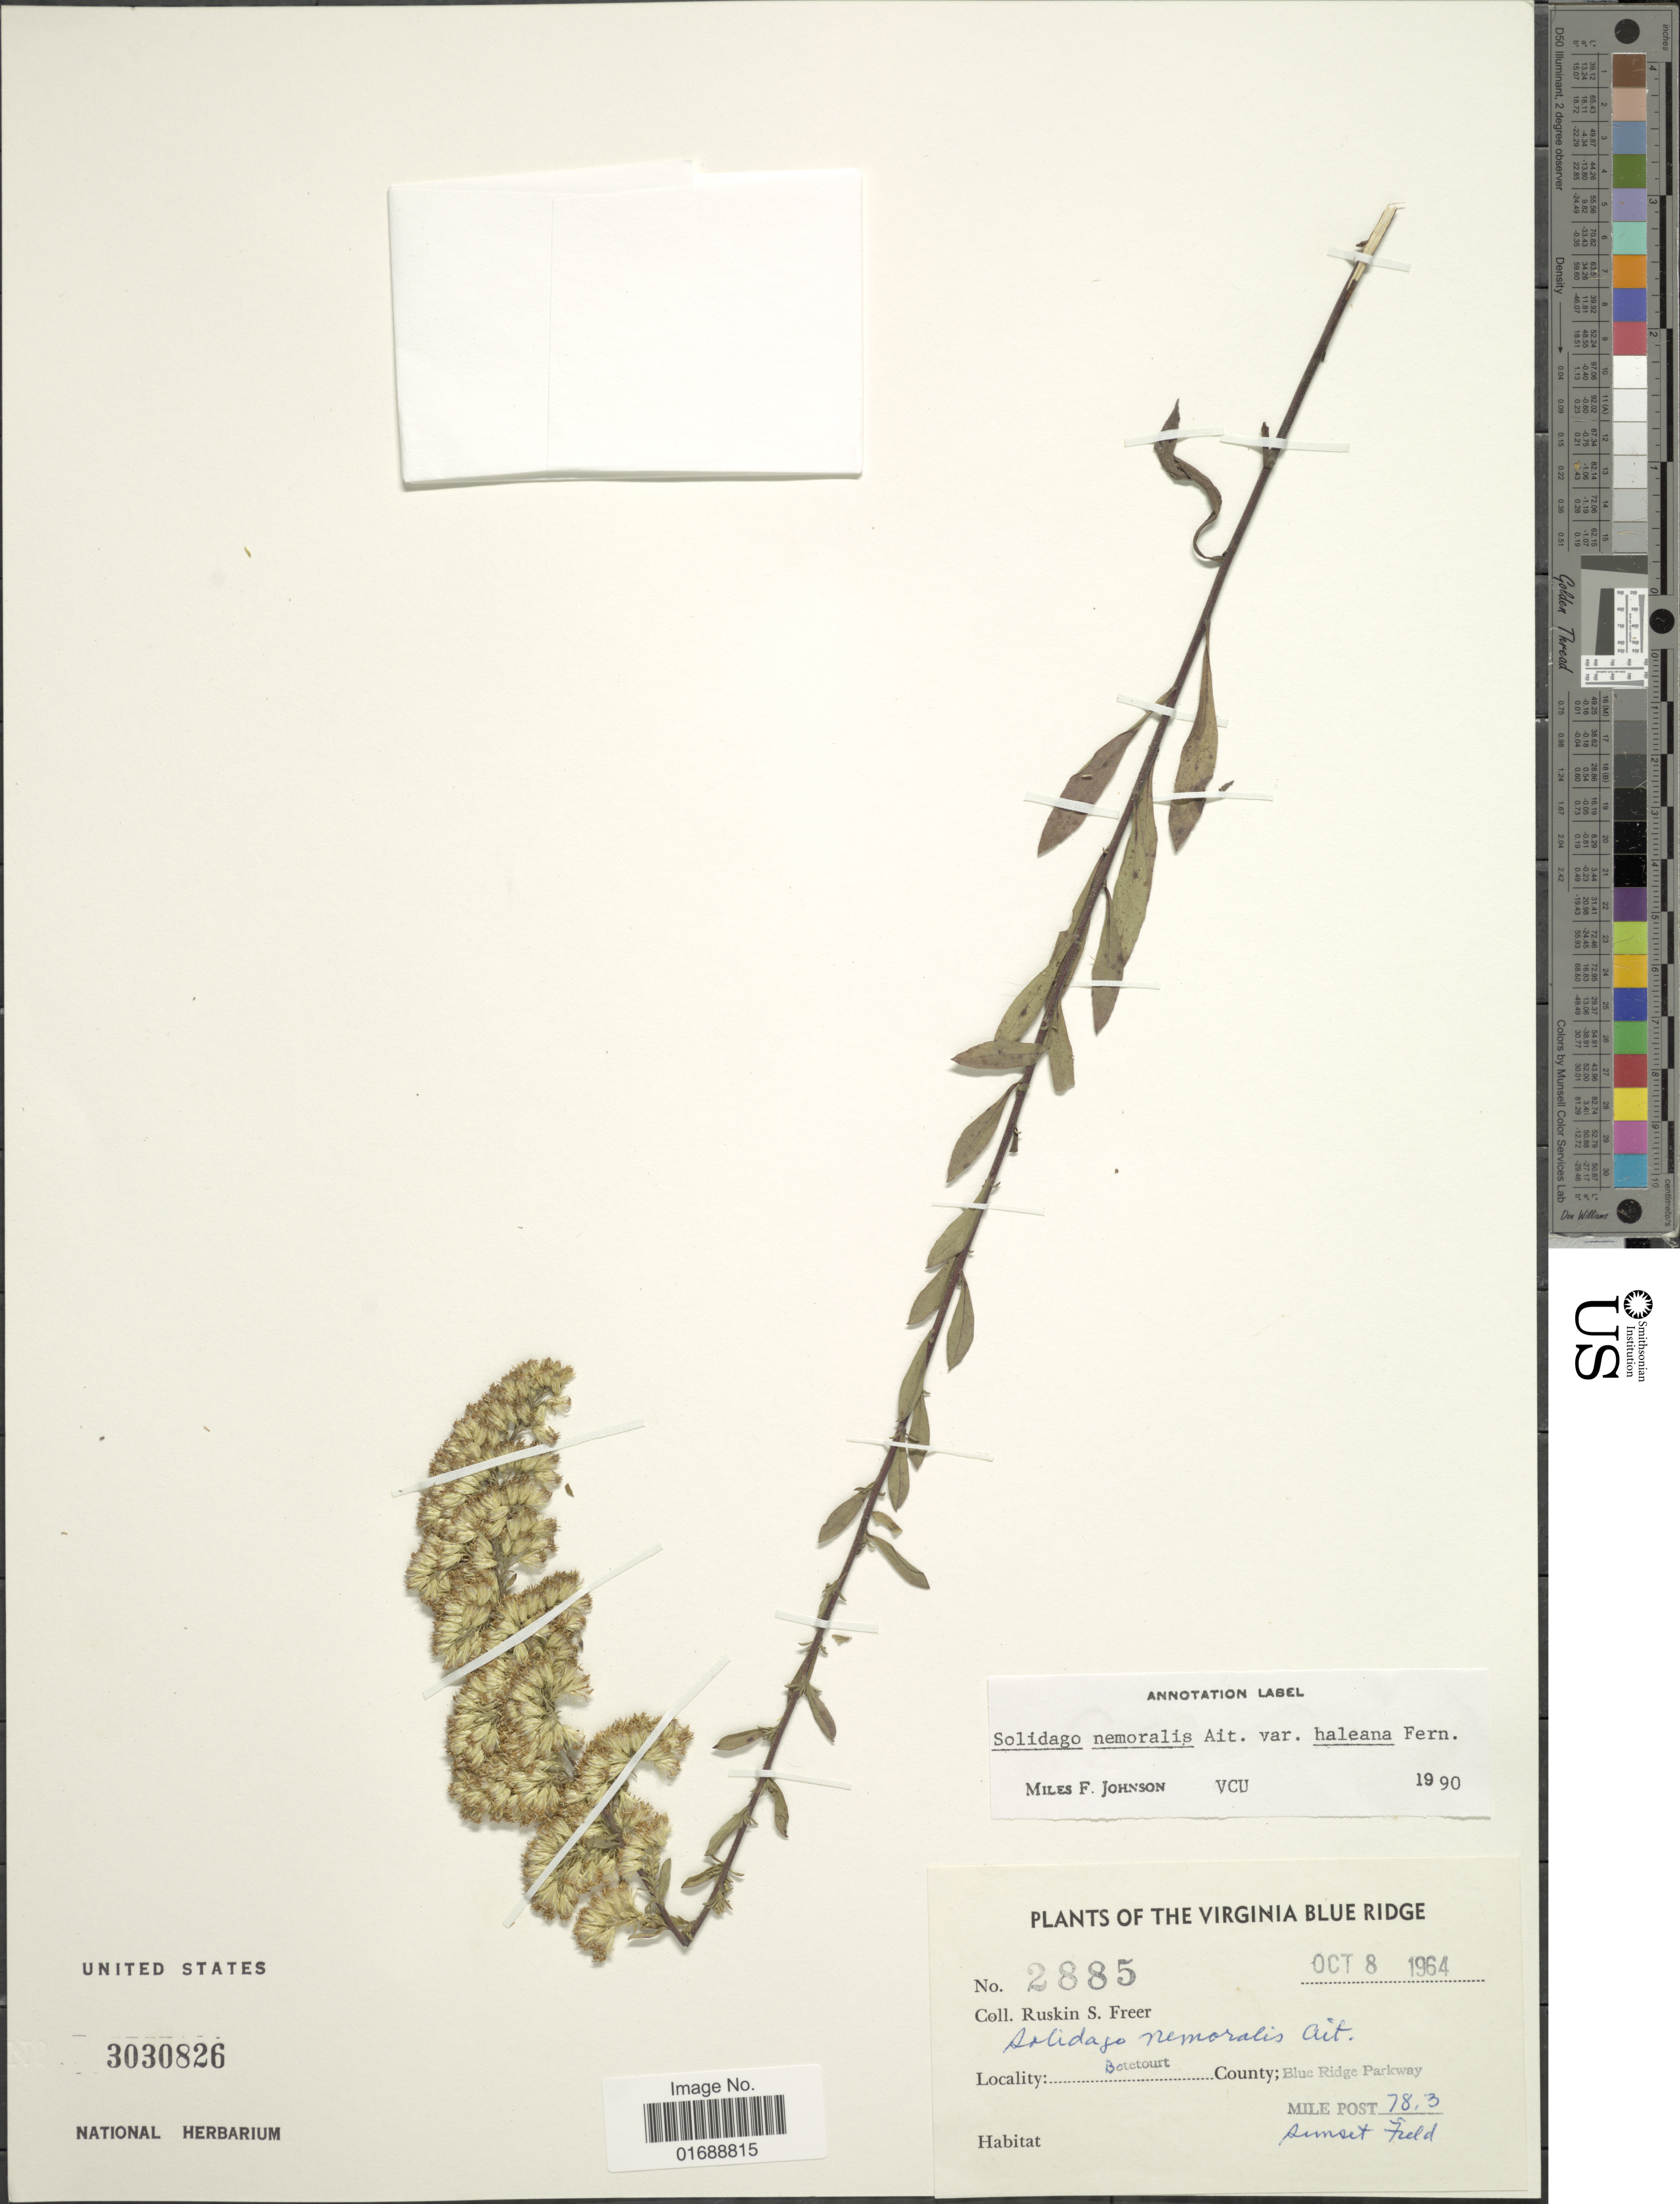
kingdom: Plantae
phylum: Tracheophyta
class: Magnoliopsida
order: Asterales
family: Asteraceae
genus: Solidago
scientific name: Solidago nemoralis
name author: Aiton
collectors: R. Freer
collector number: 2885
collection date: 1964-10-08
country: United States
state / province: Virginia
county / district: Botetourt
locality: Virginia Blue Ridge, Botetourt County; Blue Ridge Parkway, Mile post 78.3, Sunset Field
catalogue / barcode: US 3030826